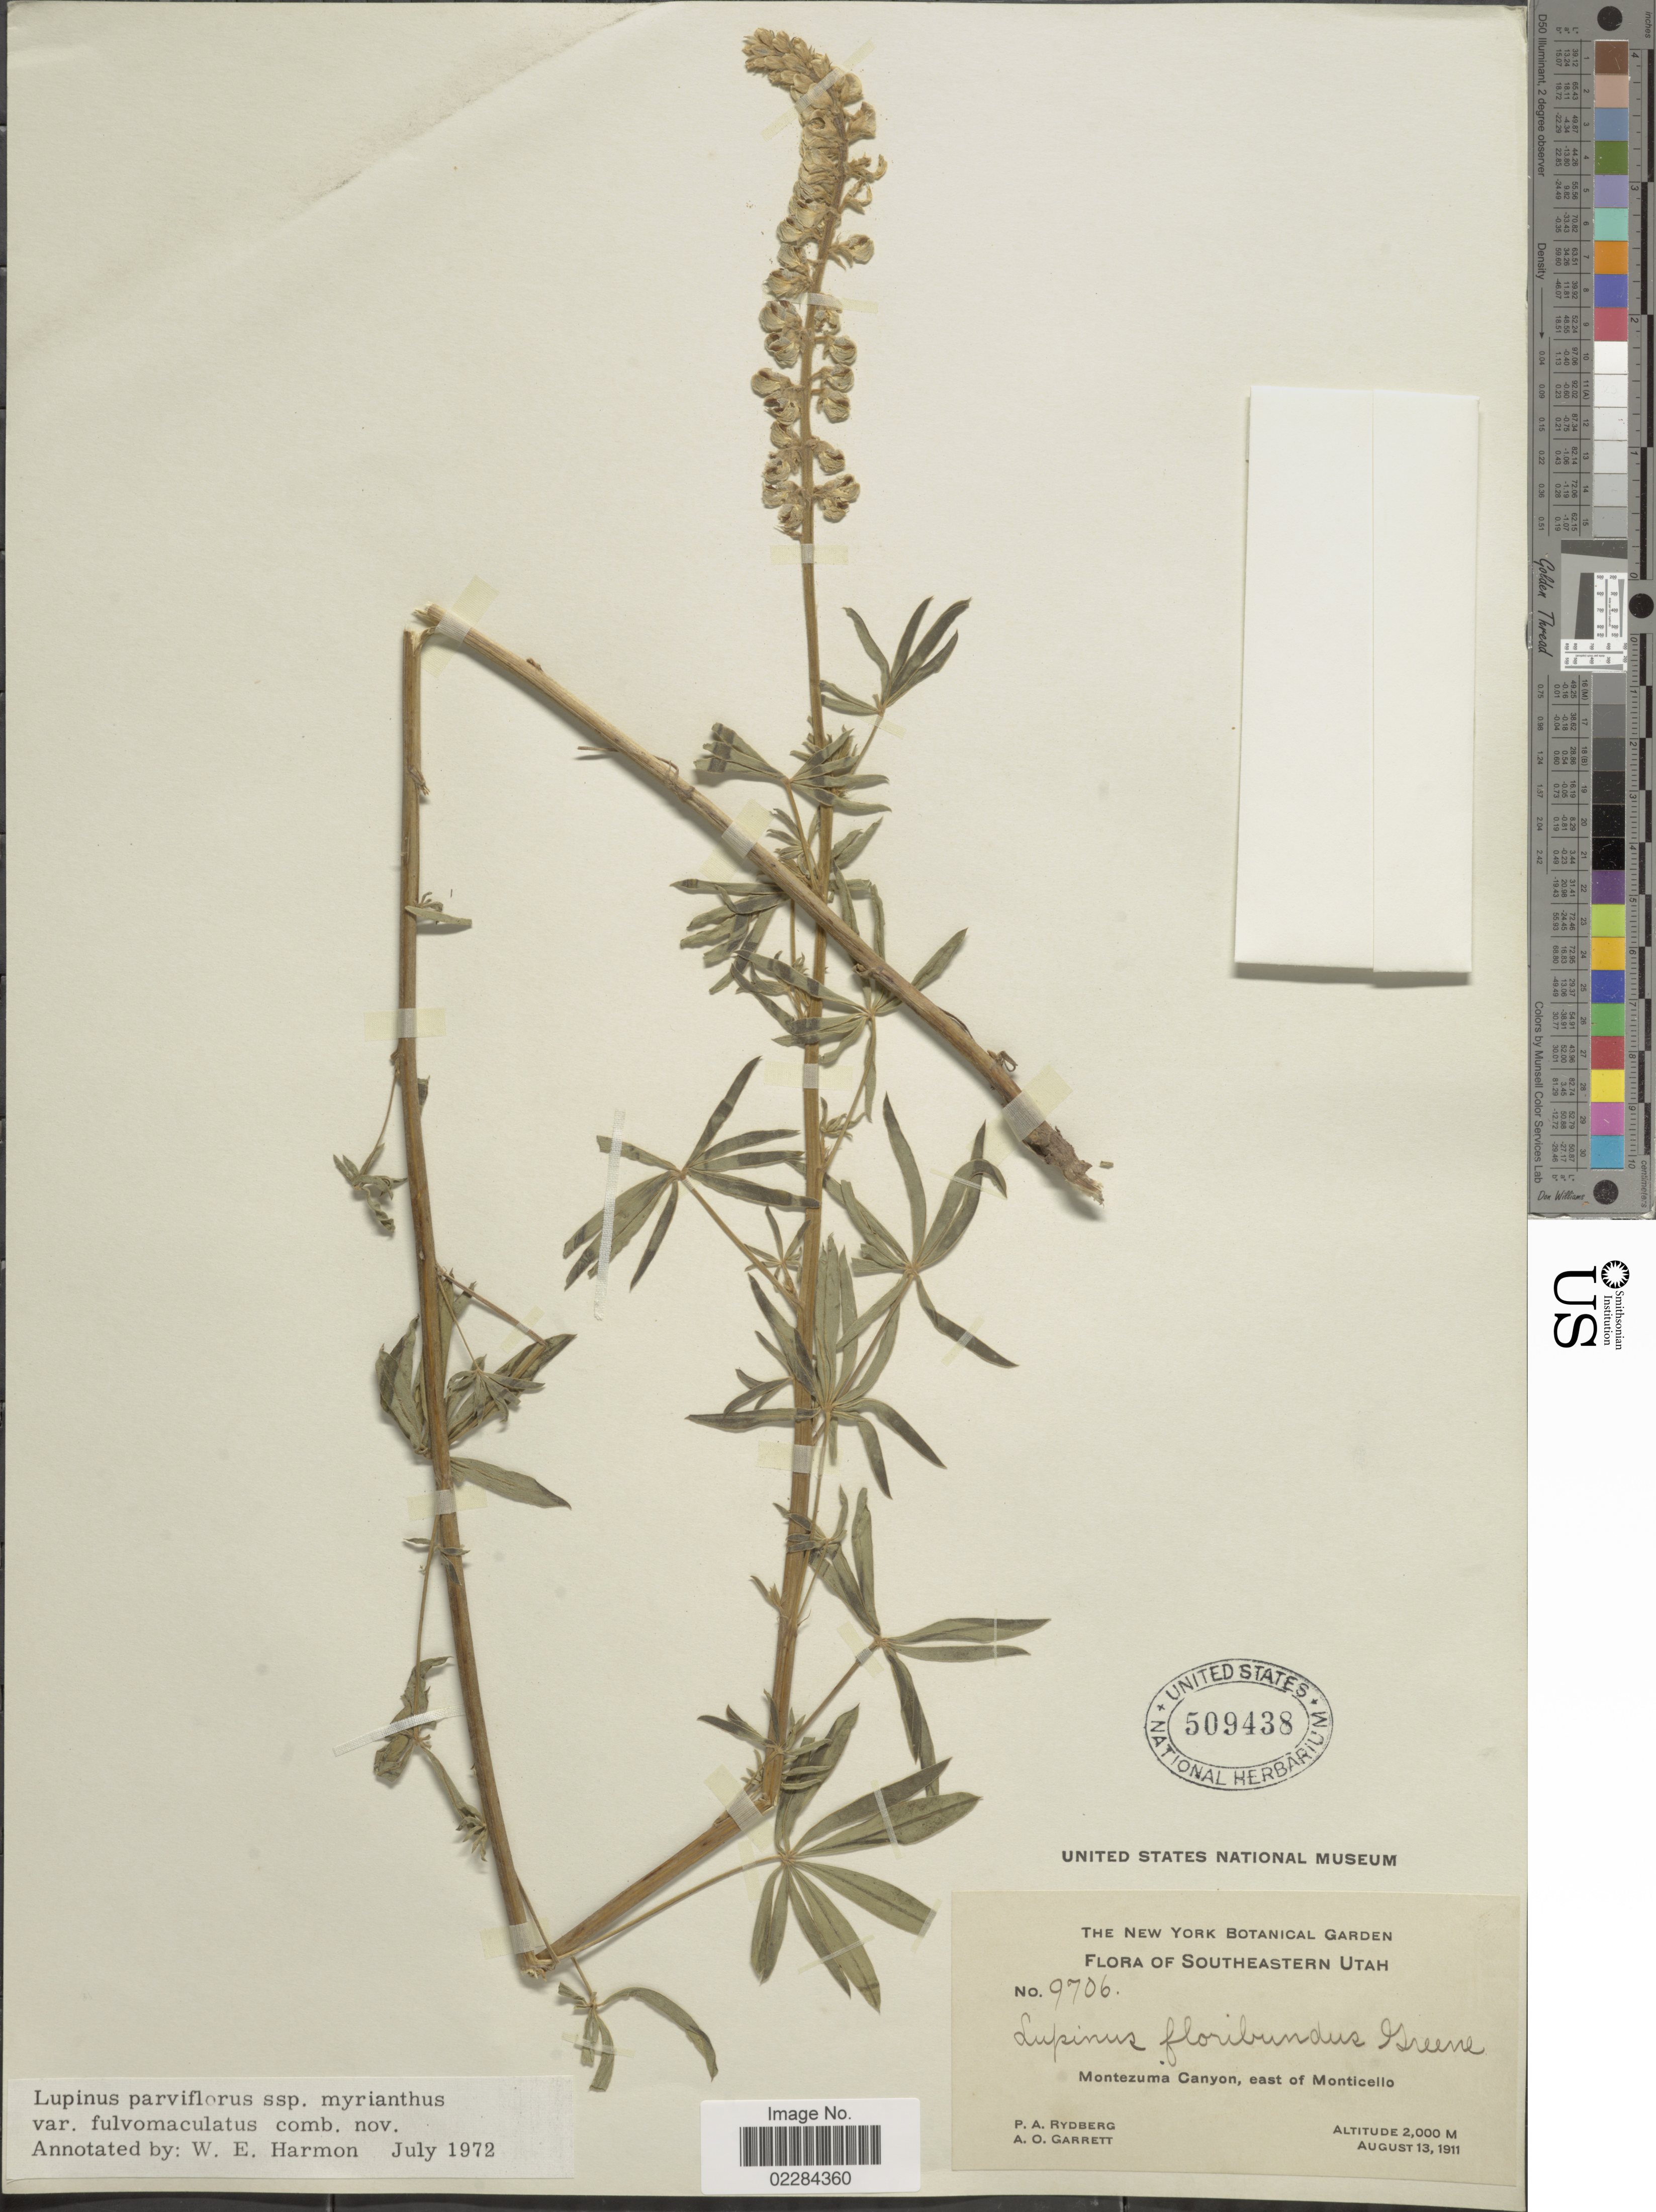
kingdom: Plantae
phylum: Tracheophyta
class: Magnoliopsida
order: Fabales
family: Fabaceae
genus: Lupinus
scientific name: Lupinus argenteus var. myrianthus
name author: (Greene) Isley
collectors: P. A. Rydberg & A. O. Garrett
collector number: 9706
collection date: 1911-08-13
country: United States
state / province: Utah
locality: Southeastern Utah. Montezuma Canyon, east of Monticello.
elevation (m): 2000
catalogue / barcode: US 509438